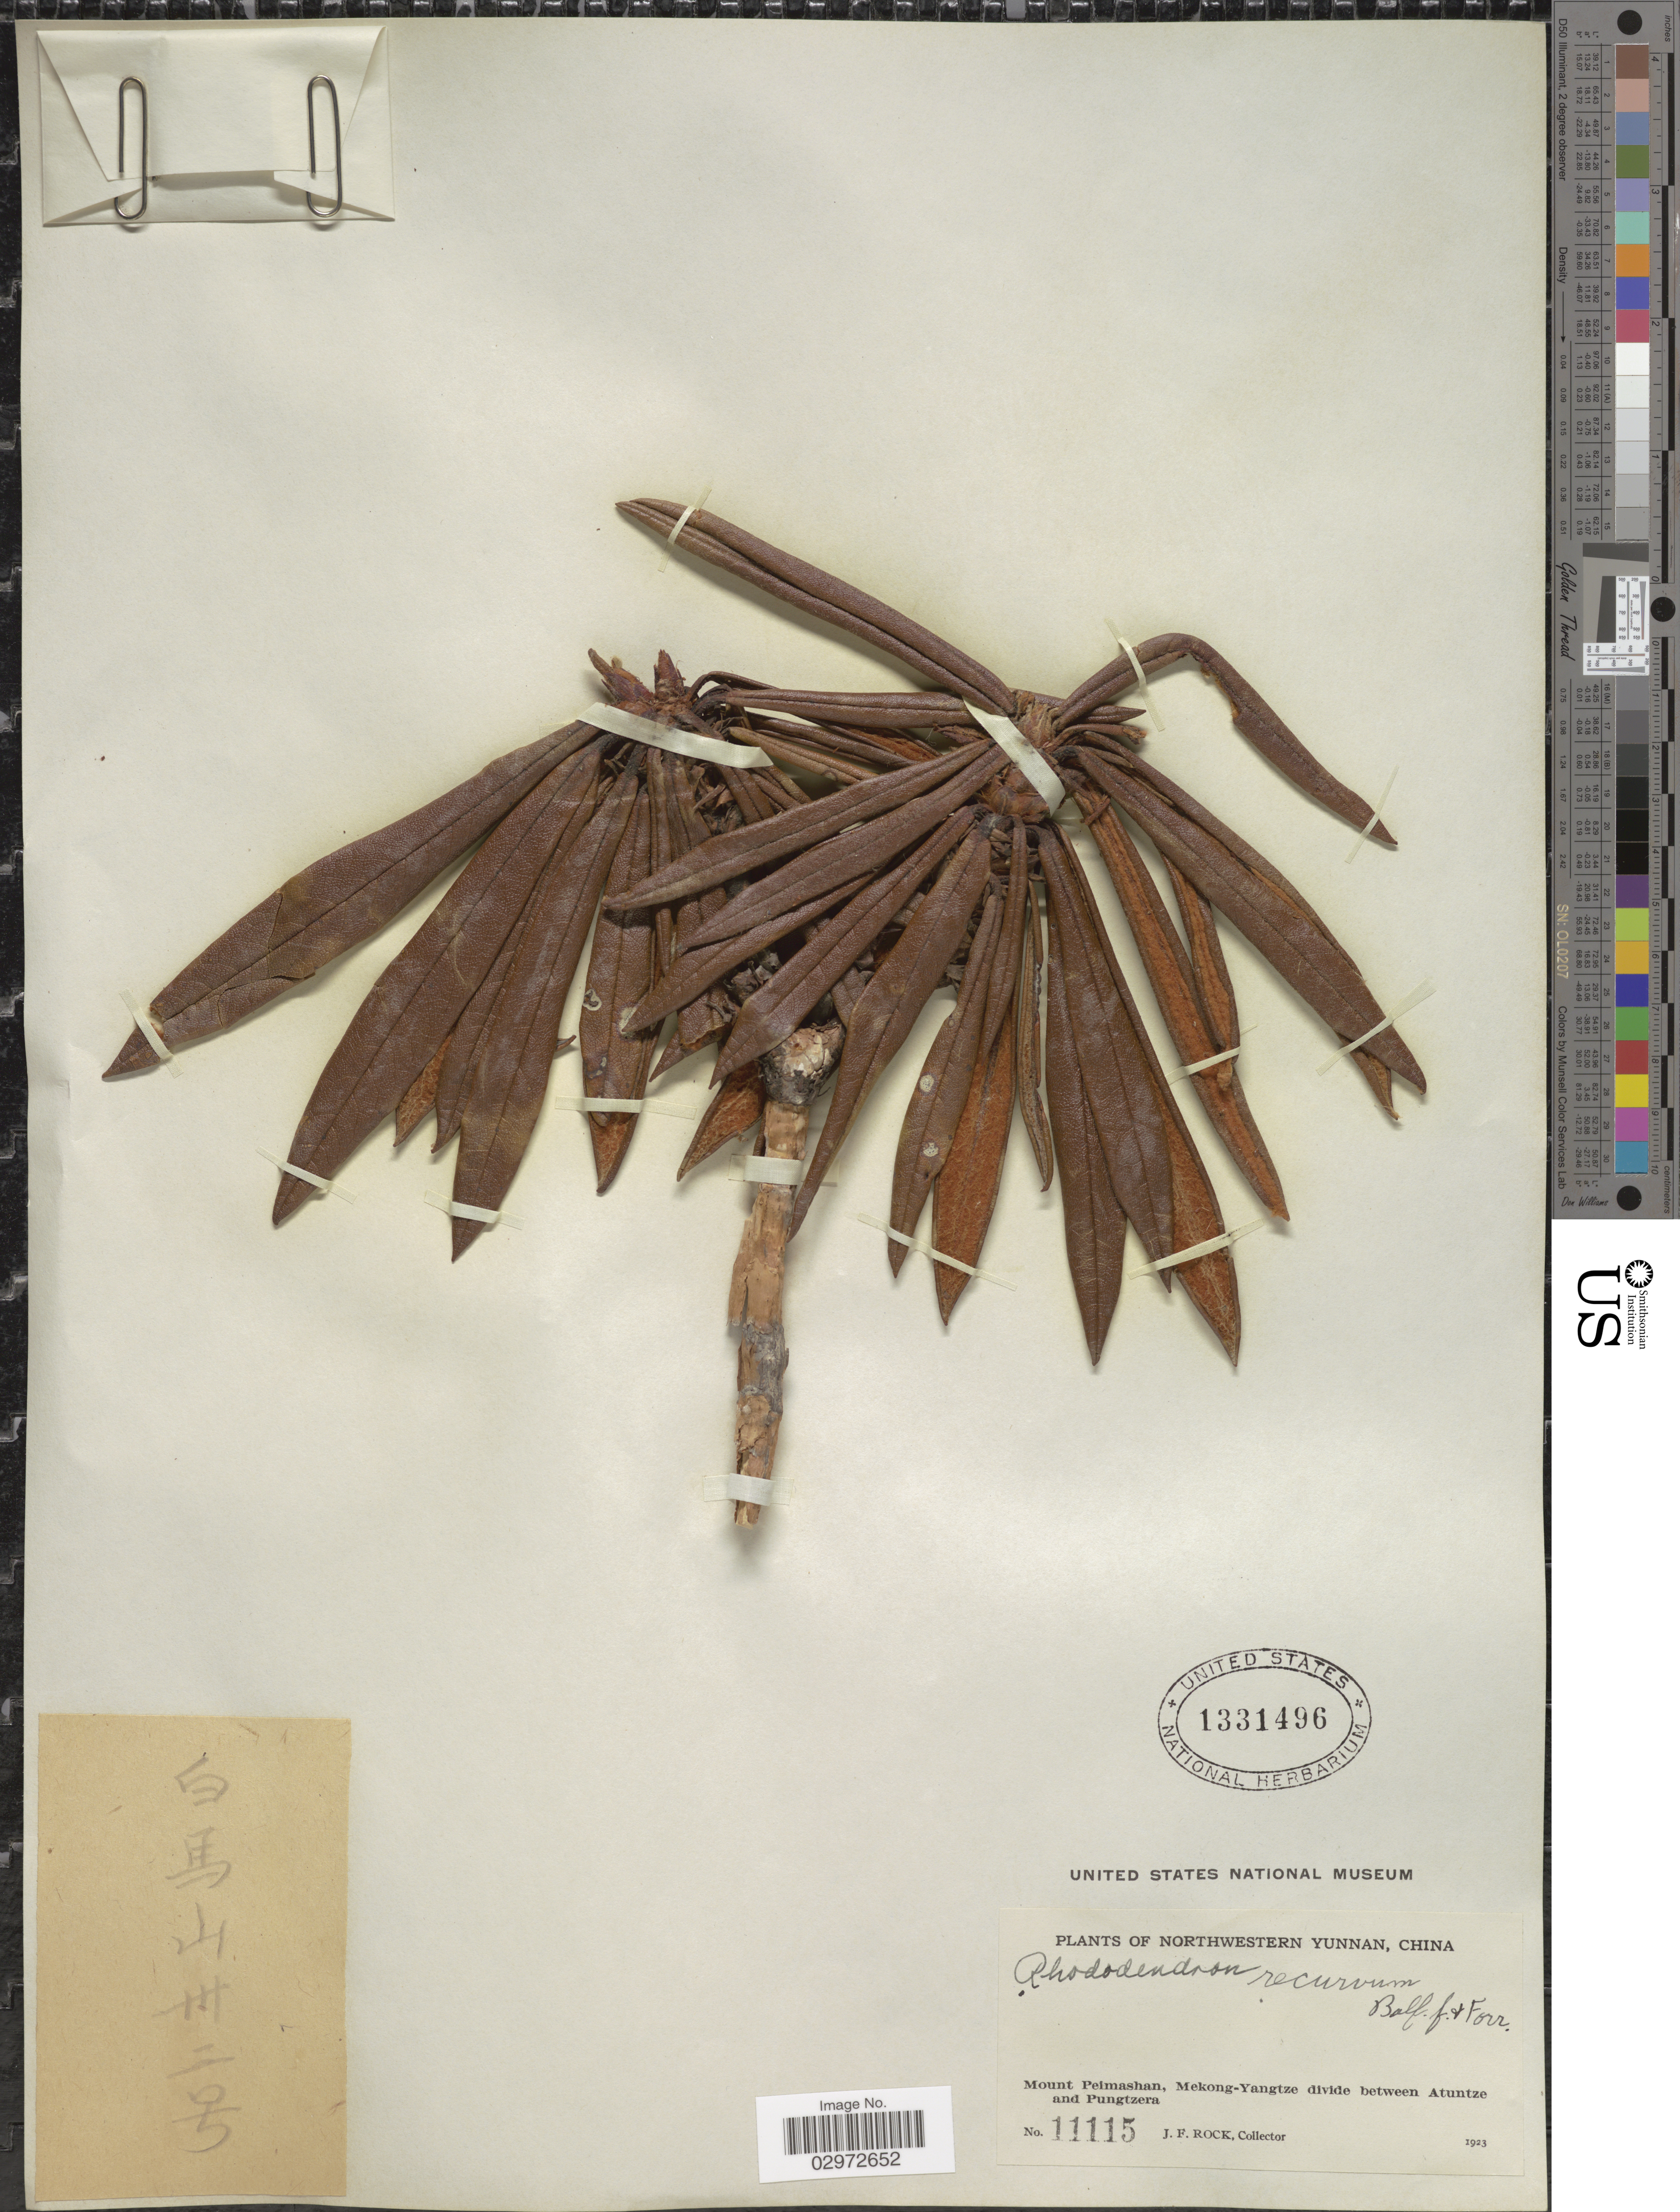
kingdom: Plantae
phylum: Tracheophyta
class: Magnoliopsida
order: Ericales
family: Ericaceae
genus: Rhododendron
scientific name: Rhododendron recurvum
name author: Balf. f. & Forrest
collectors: J. Rock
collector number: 11115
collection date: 1923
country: China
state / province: Yunnan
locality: Northwestern Yunnan. Mount Peimashan, Mekong-Yangtze divide between Atuntze and Pungtzera.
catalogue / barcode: US 1331496